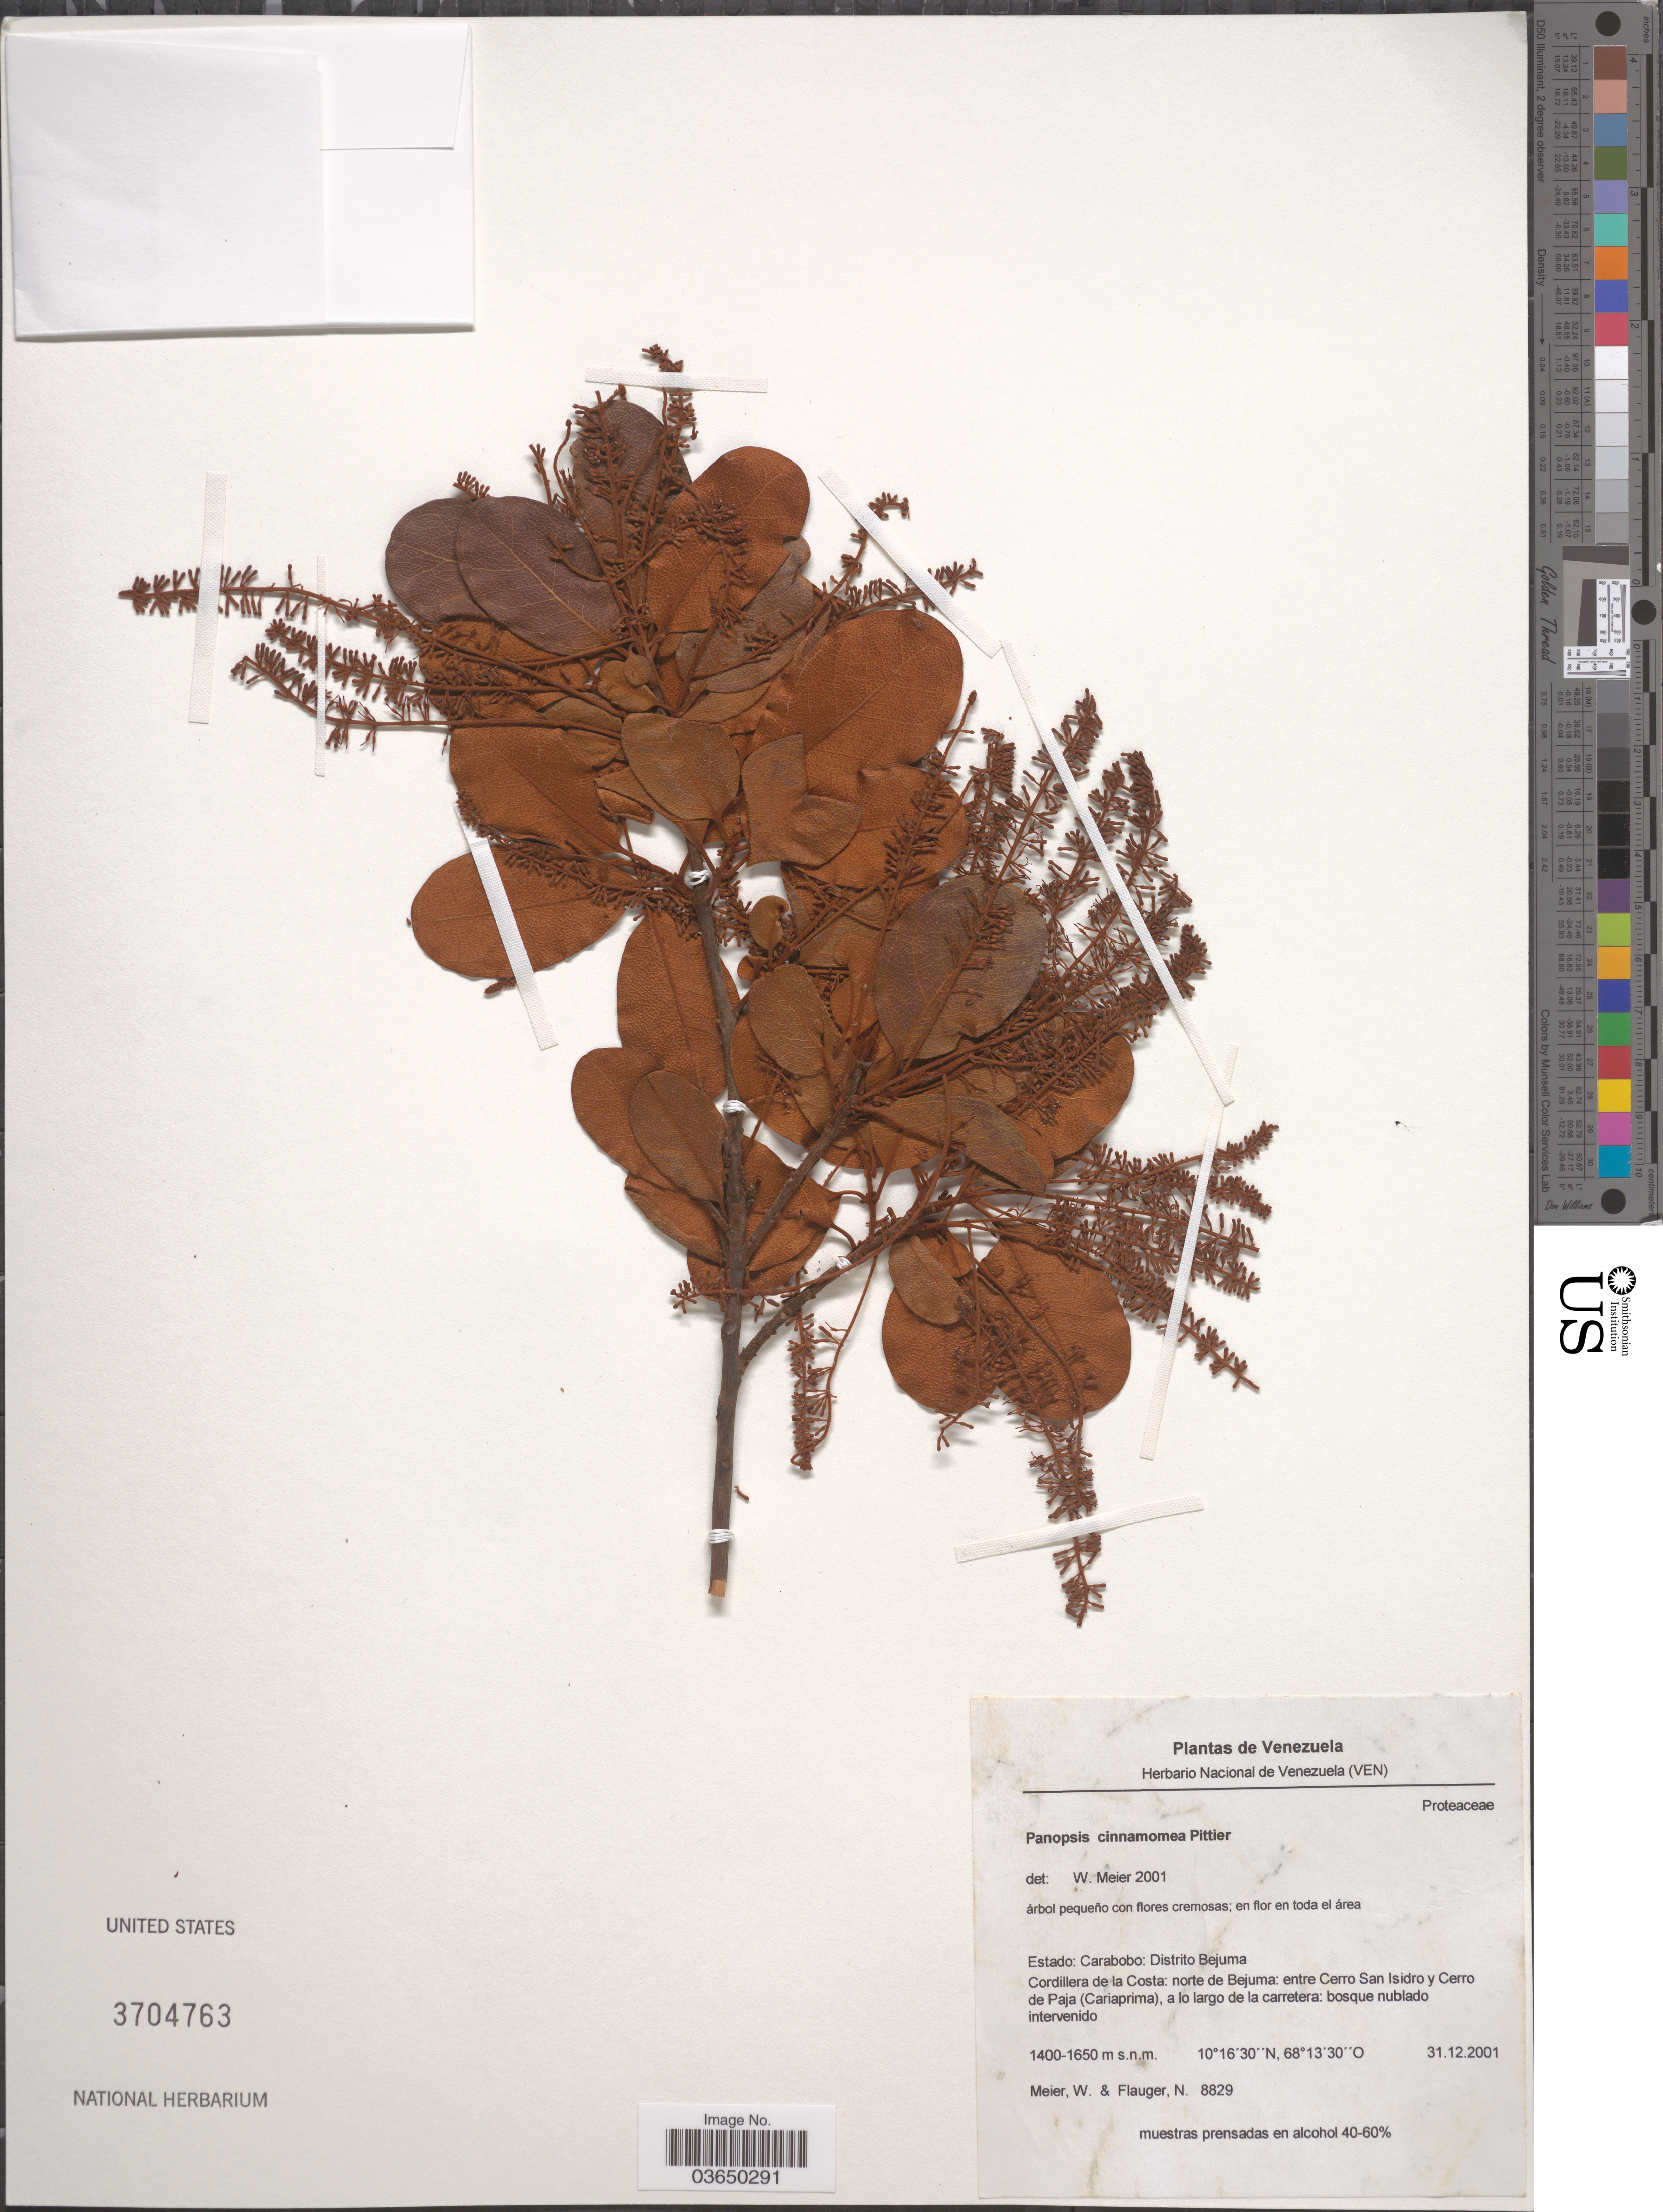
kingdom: Plantae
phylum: Tracheophyta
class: Magnoliopsida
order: Proteales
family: Proteaceae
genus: Panopsis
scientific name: Panopsis cinnamomea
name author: Pittier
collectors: W. Meier & N. Flauger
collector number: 8829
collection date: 2001-12-31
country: Venezuela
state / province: Carabobo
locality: Distrito Bejuma. Cordillera de la Costa: norte de Bejuma: entre Cerro San Isidro y Cerro de Paja (Cariaprima), a lo largo de la carretera.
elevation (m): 1400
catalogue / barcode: US 3704763